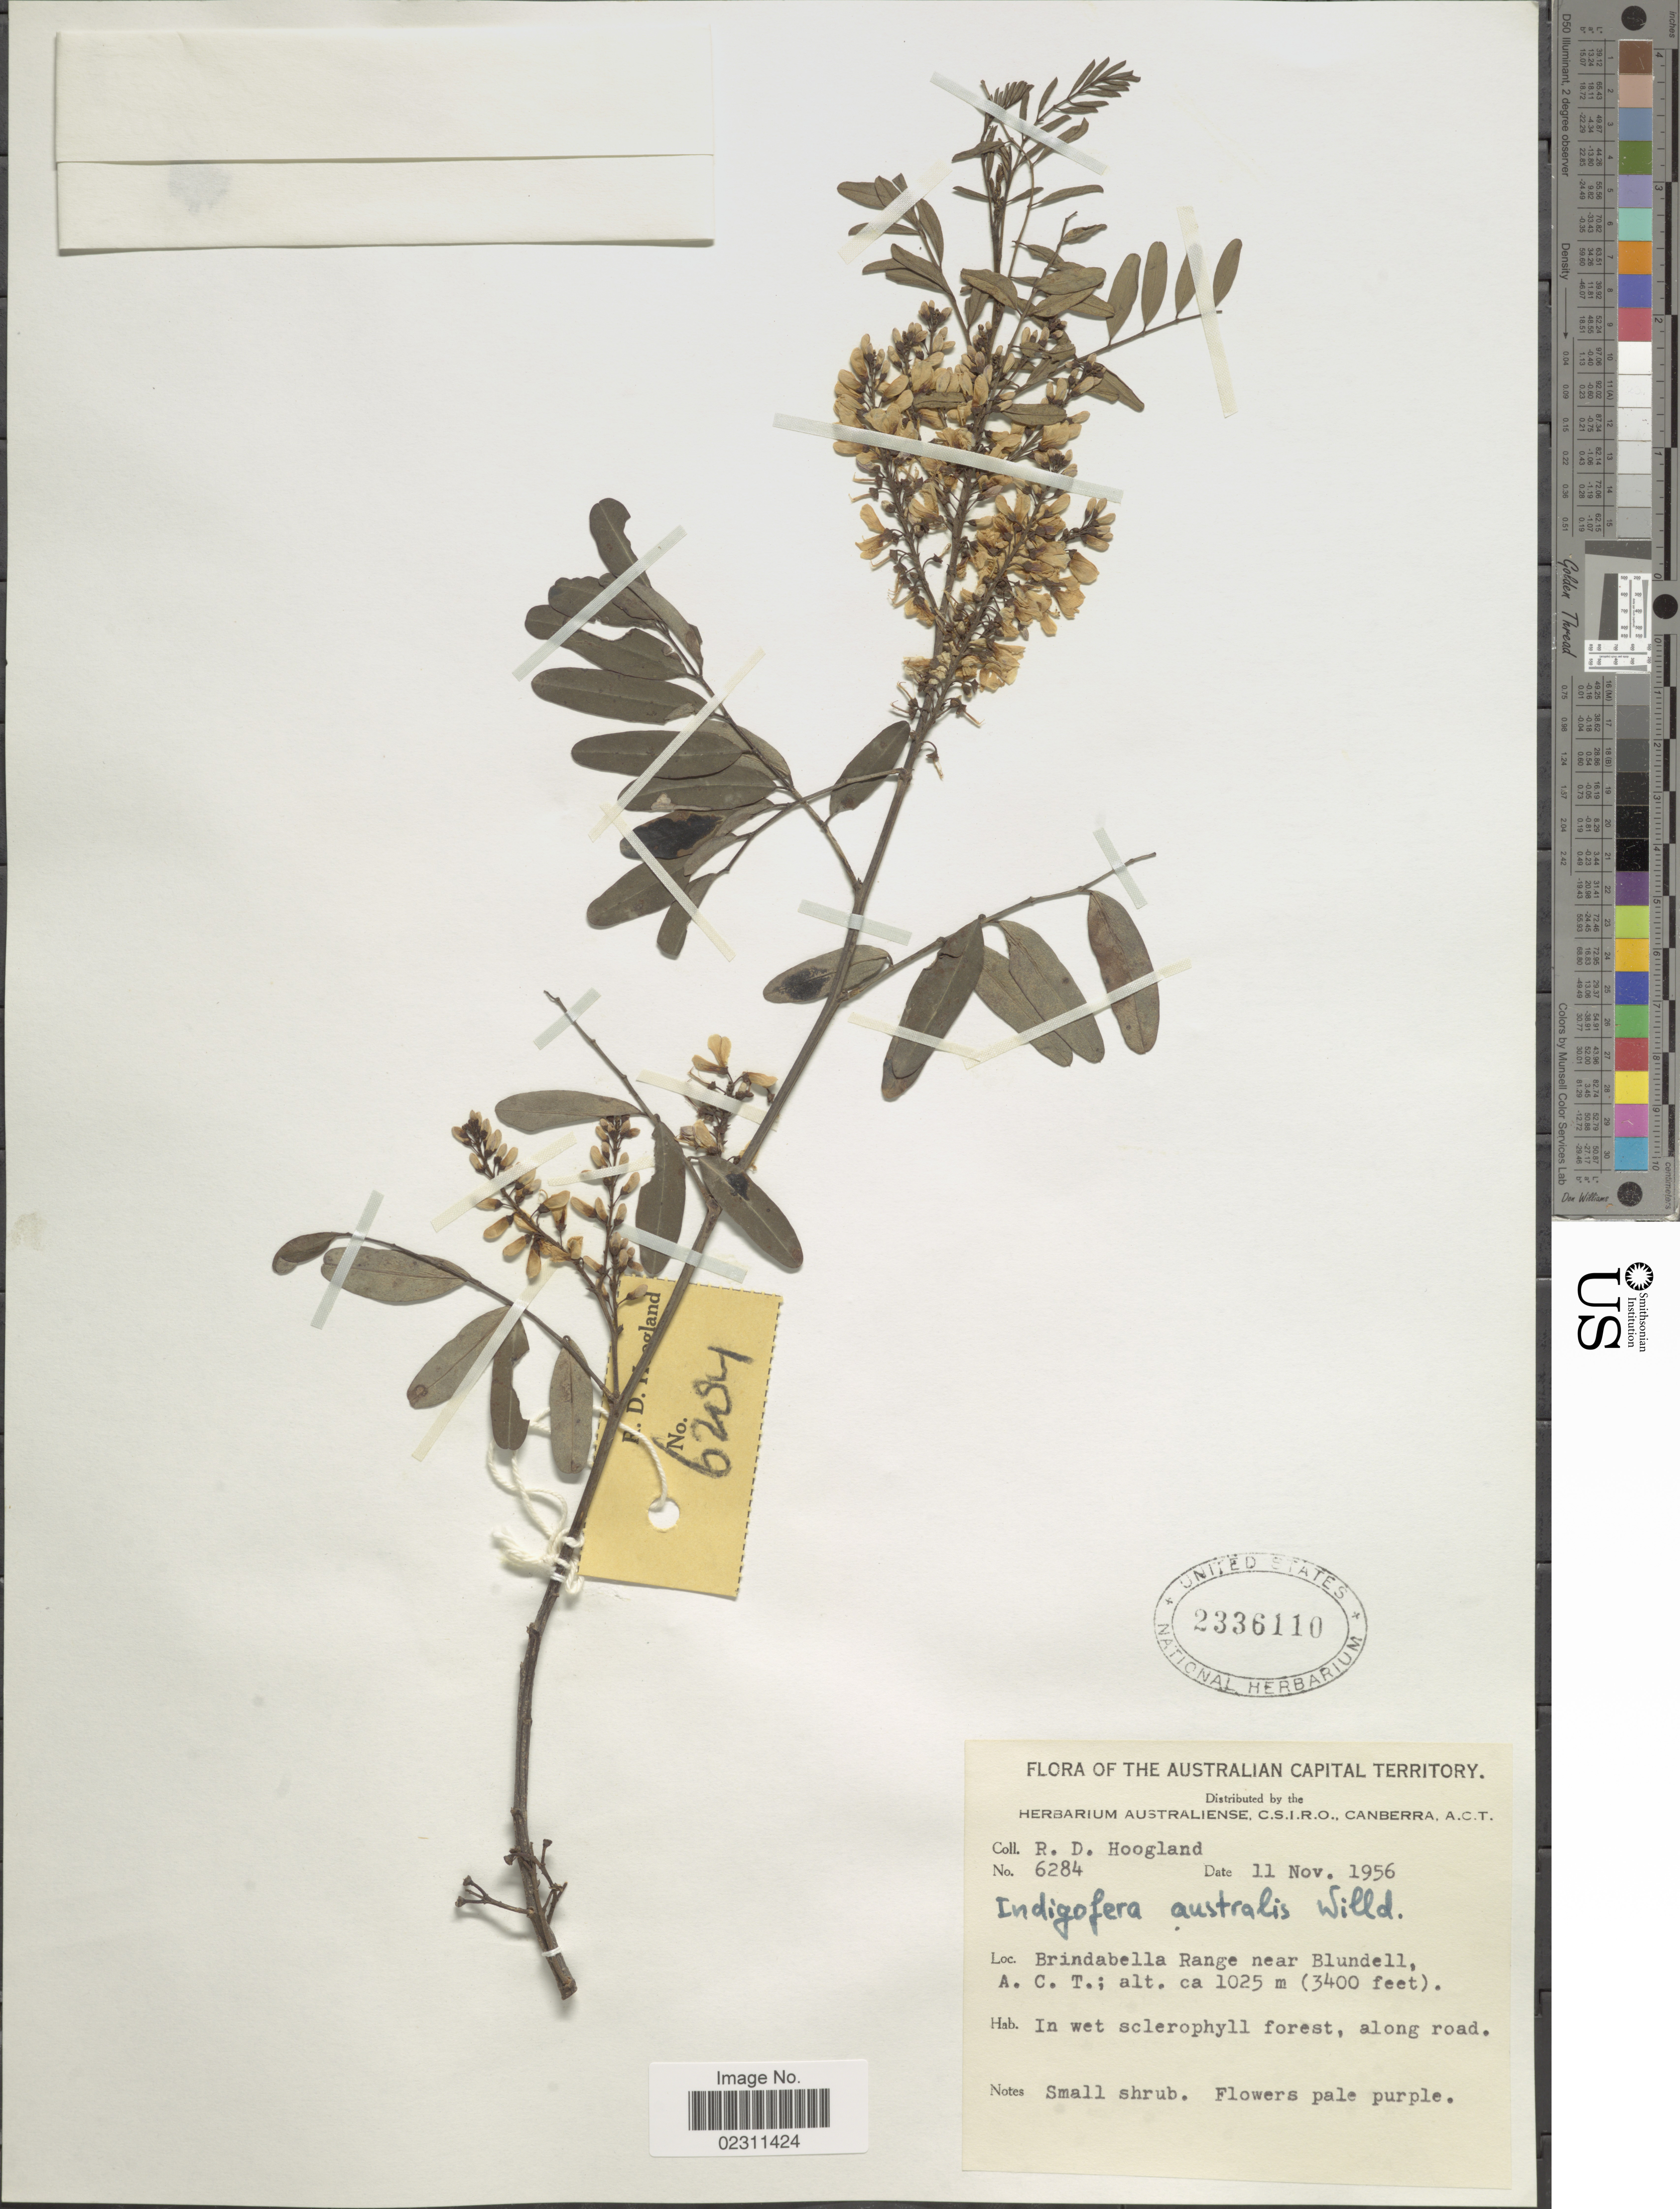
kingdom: Plantae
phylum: Tracheophyta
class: Magnoliopsida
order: Fabales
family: Fabaceae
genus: Indigofera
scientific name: Indigofera australis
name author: Willd.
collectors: R. D. Hoogland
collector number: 6284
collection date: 1956-11-11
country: Australia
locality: Australian Capital Territory. Brindabella Range near Blundell, A.C.T.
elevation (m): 1025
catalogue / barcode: US 2336110